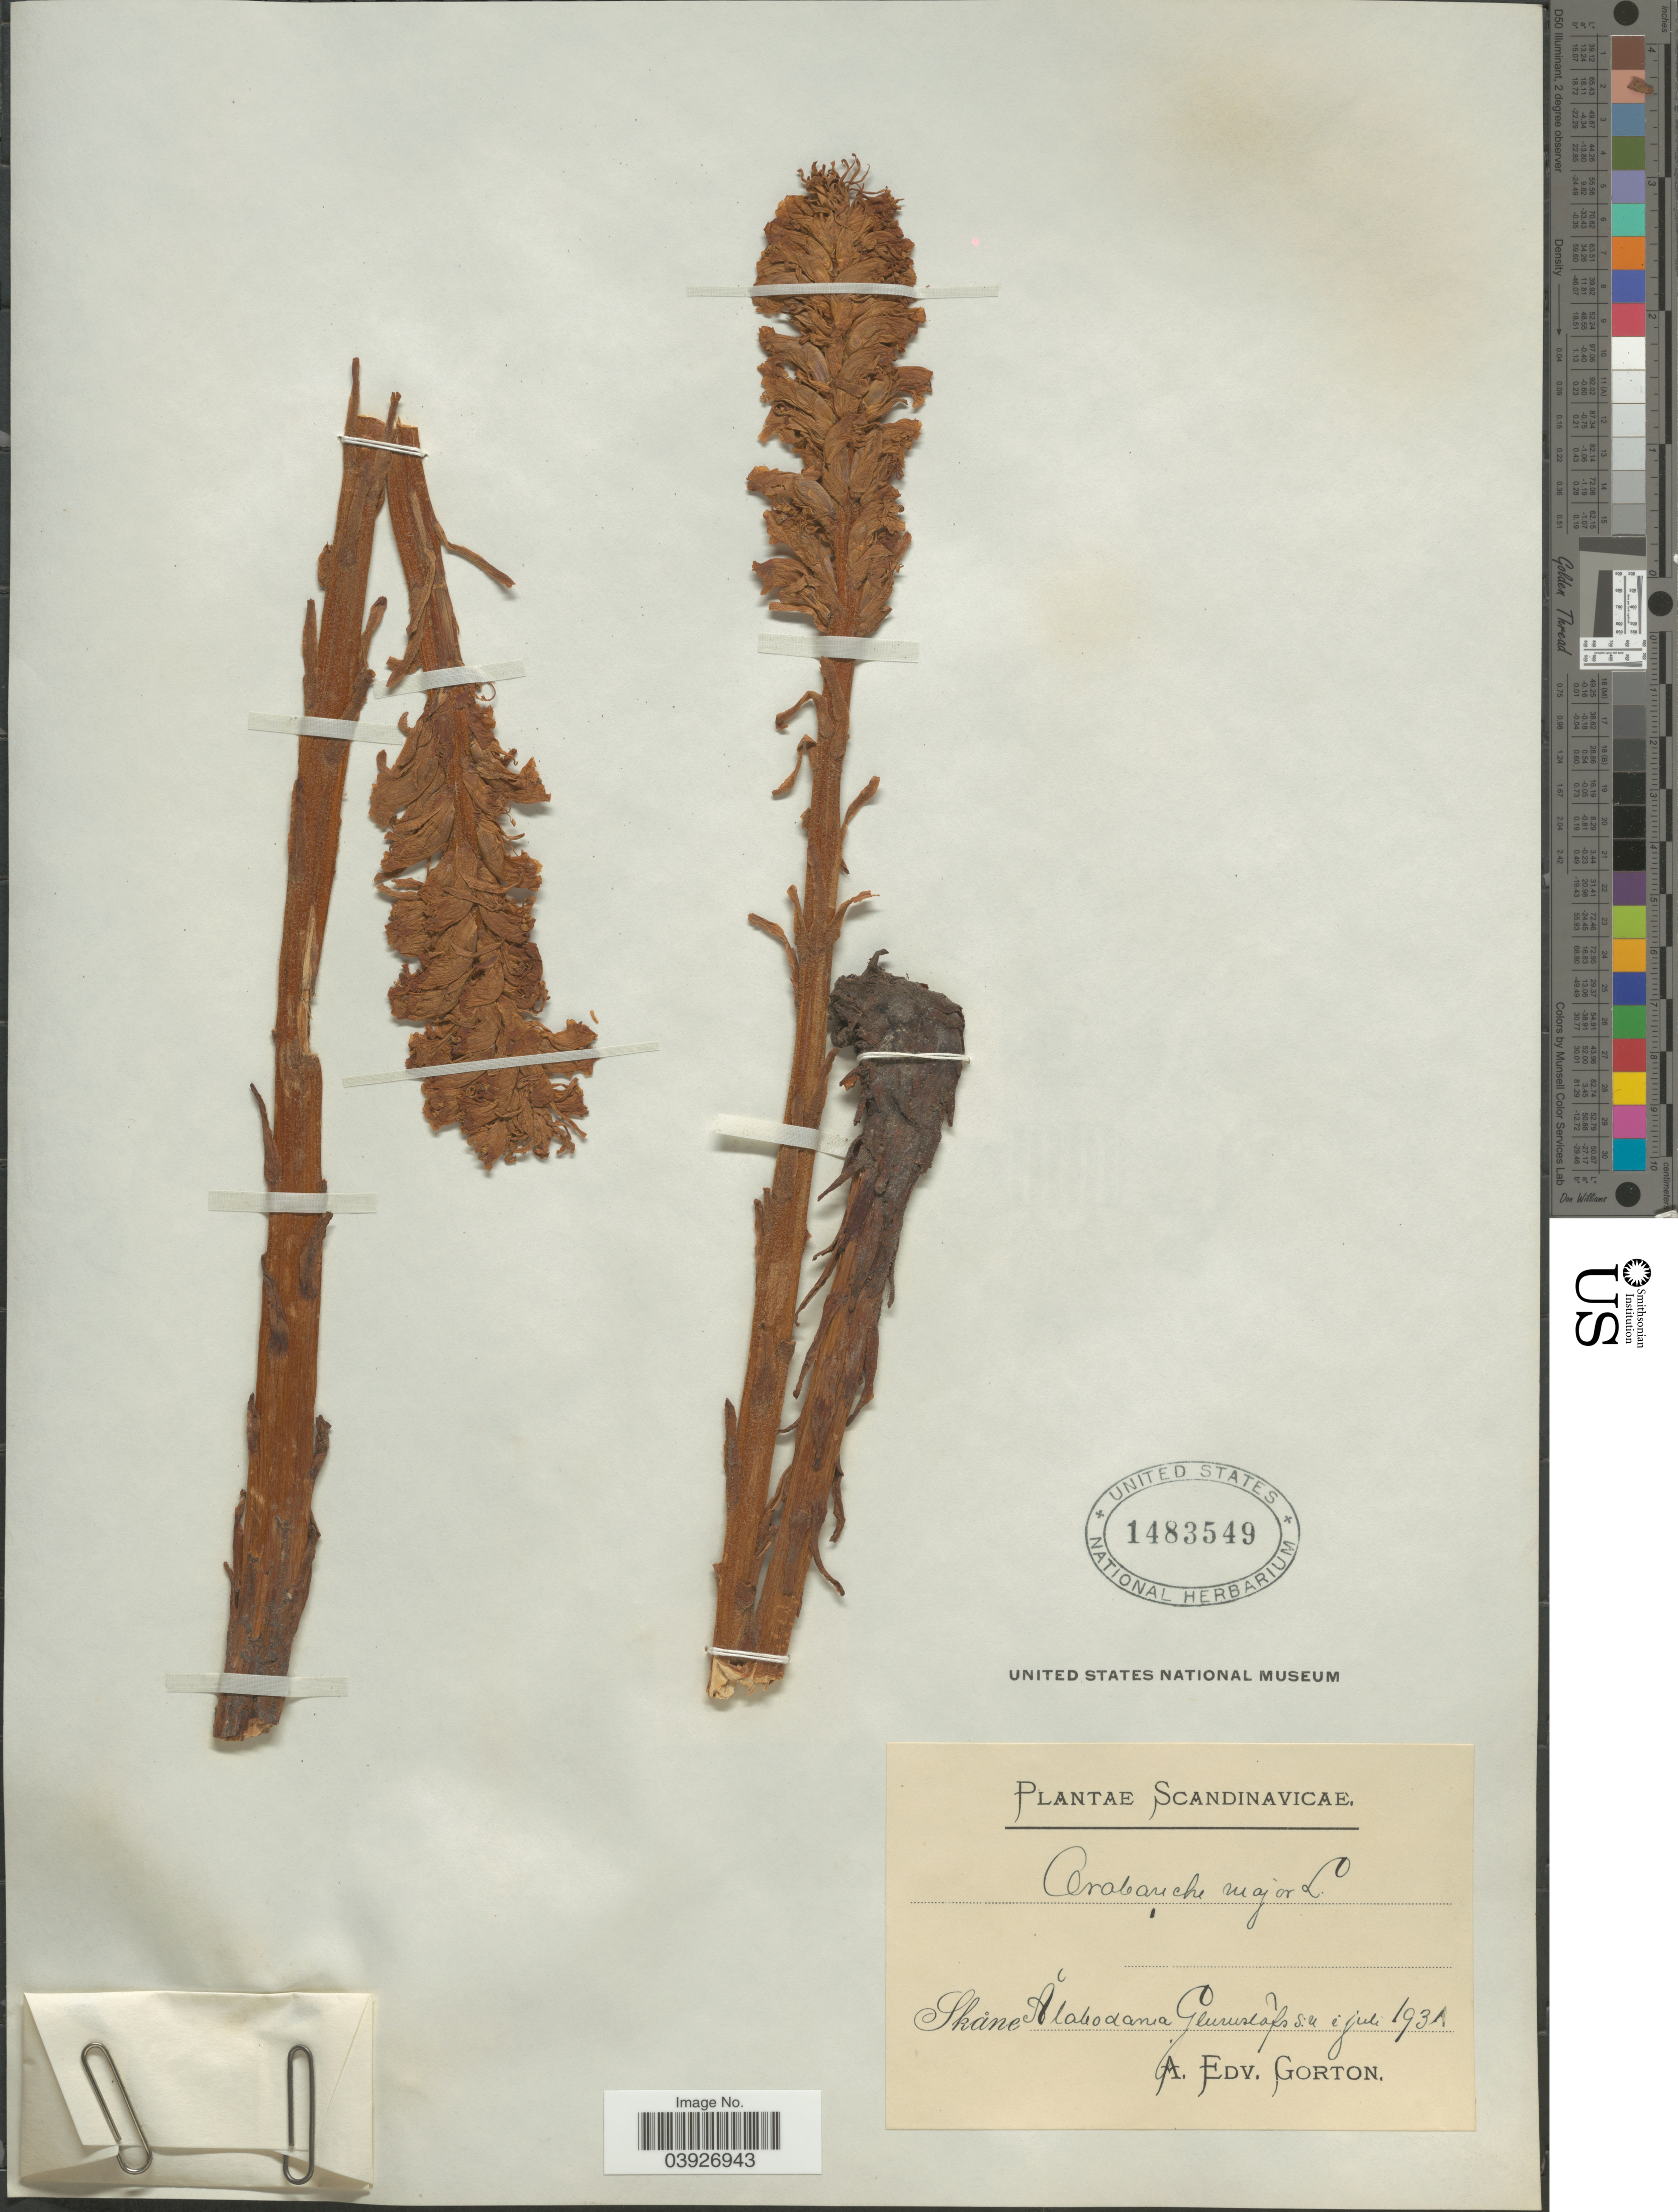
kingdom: Plantae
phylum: Tracheophyta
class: Magnoliopsida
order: Lamiales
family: Orobanchaceae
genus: Orobanche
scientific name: Orobanche major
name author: L.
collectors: A. Gorton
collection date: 1931-07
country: Sweden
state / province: Skåne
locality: Scandinavicae. Alalodama Geuruslofs s:n. [interpreted]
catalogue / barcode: US 1483549